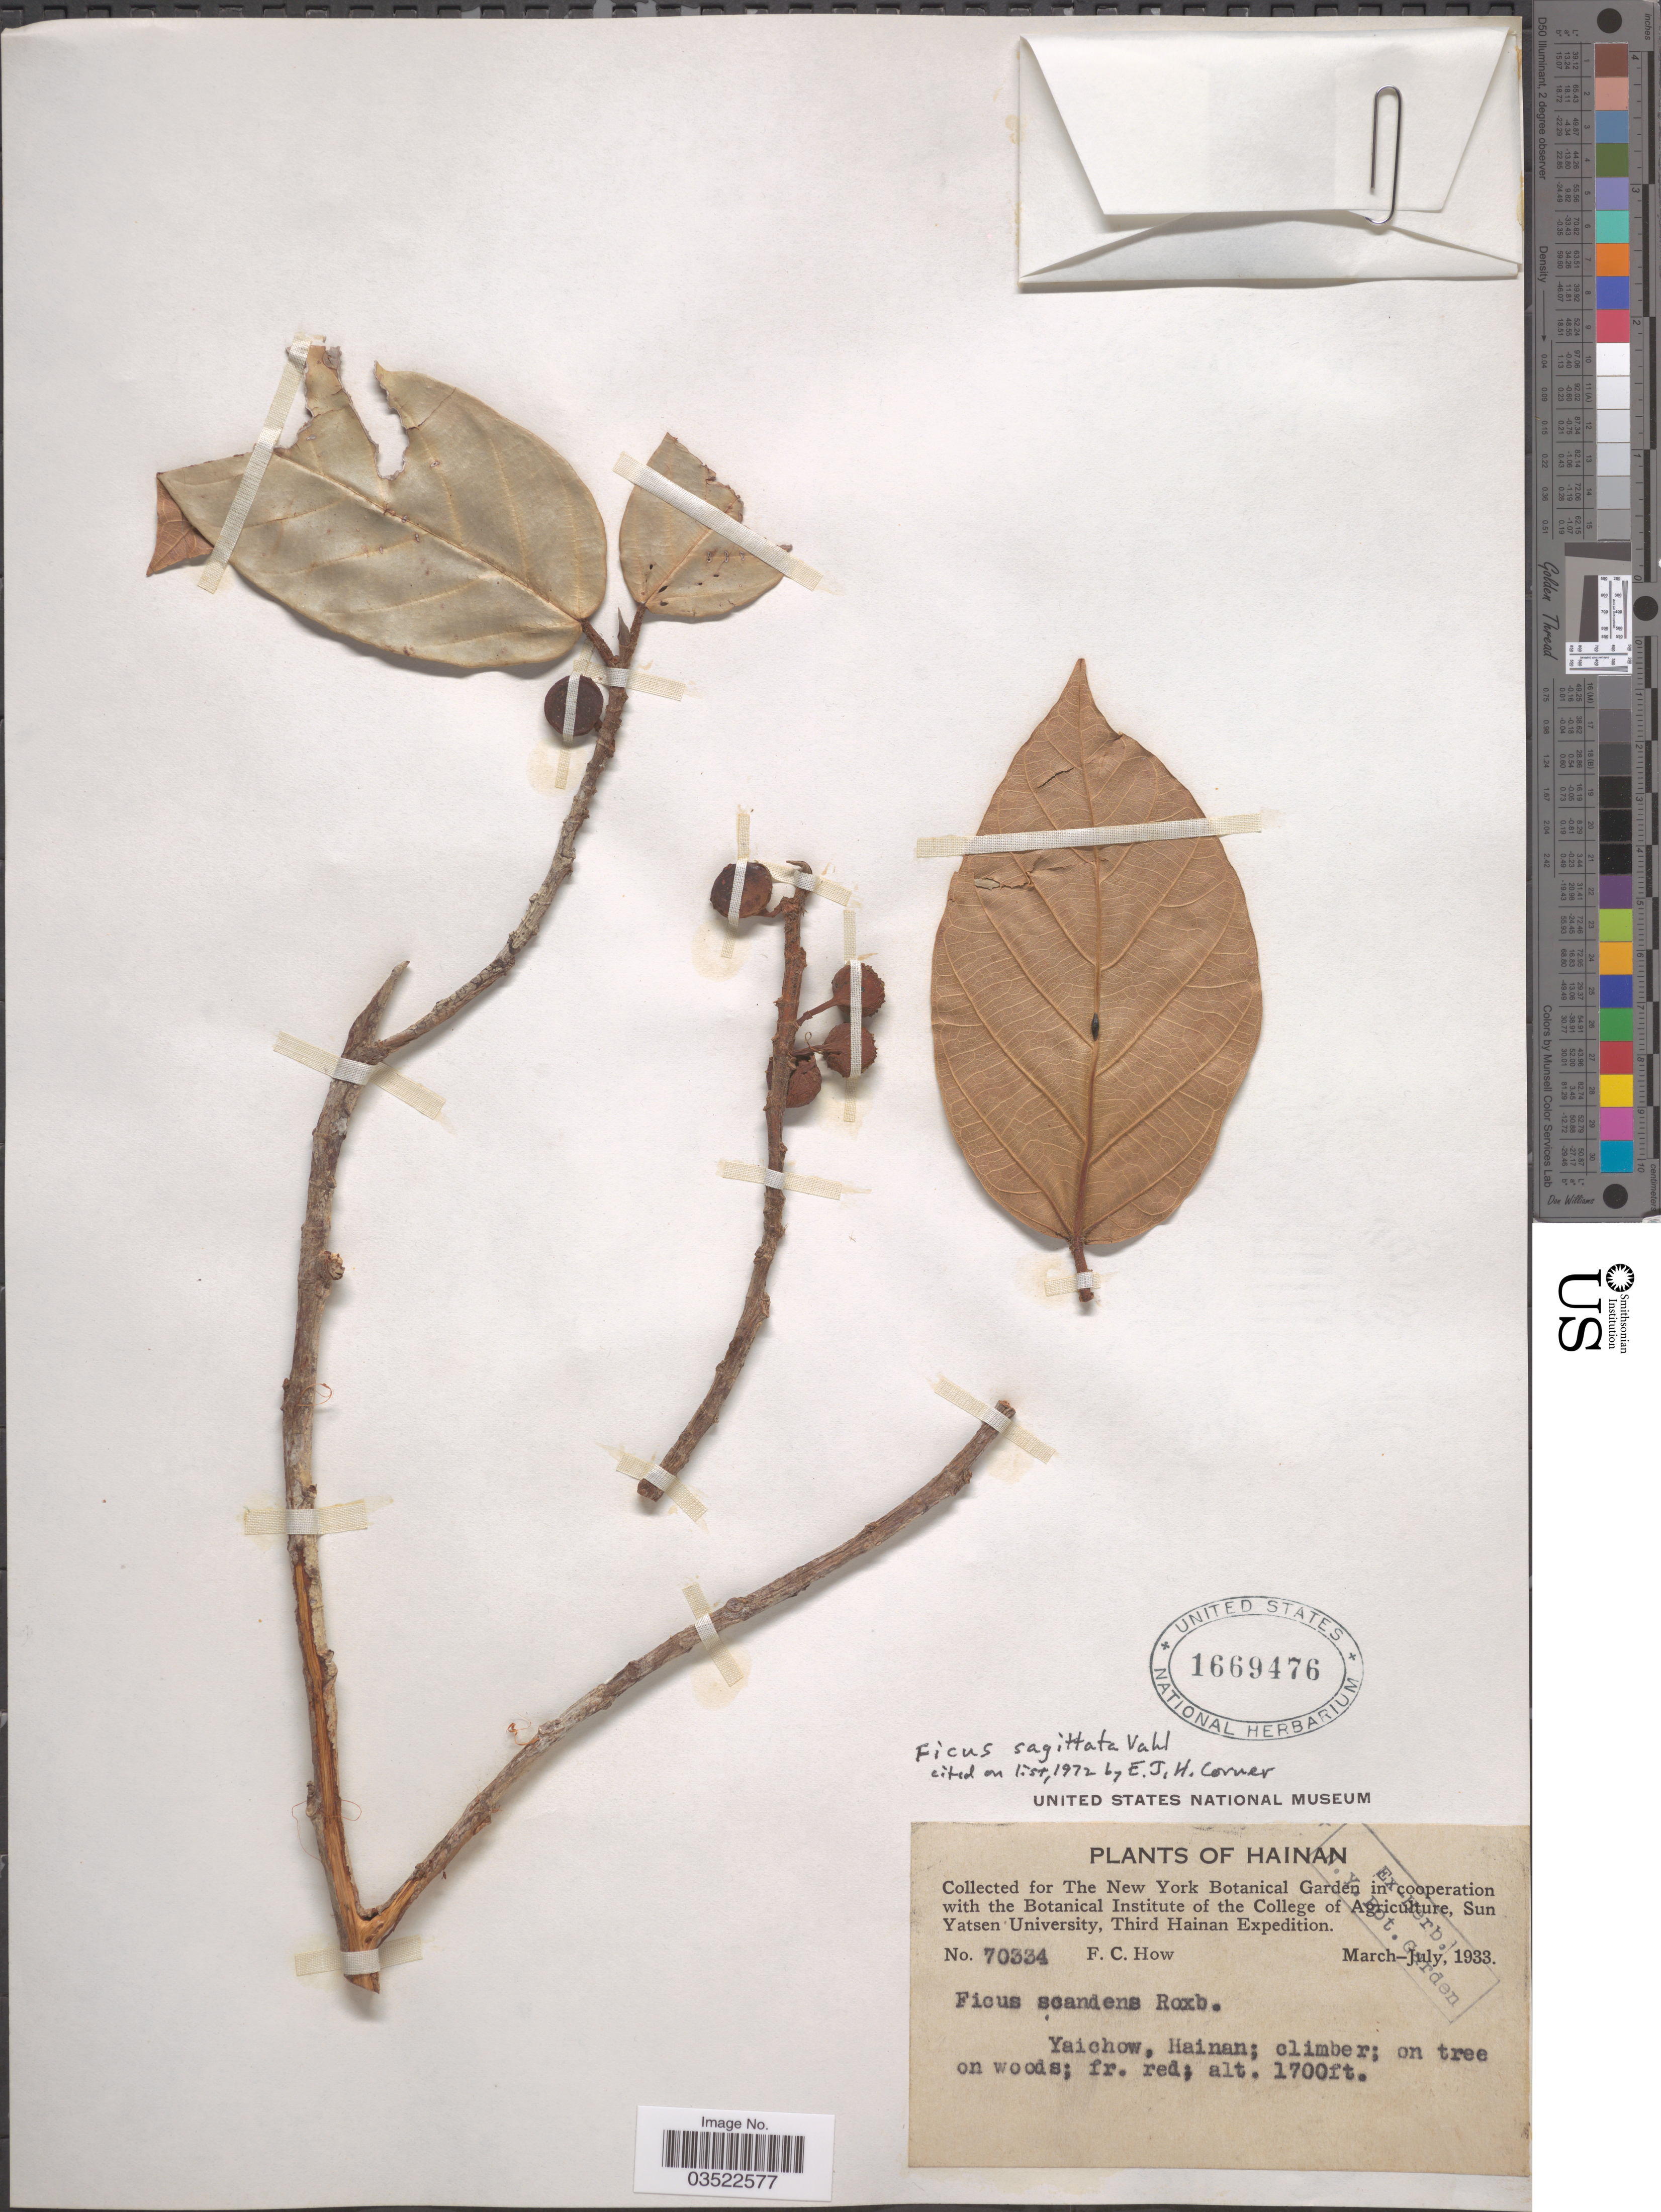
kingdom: Plantae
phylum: Tracheophyta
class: Magnoliopsida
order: Rosales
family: Moraceae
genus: Ficus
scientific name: Ficus sagittata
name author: Vahl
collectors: F. C. How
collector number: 70334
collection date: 1933-03/1933-07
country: China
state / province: Hainan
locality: Yaichow.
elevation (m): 518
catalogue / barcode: US 1669476